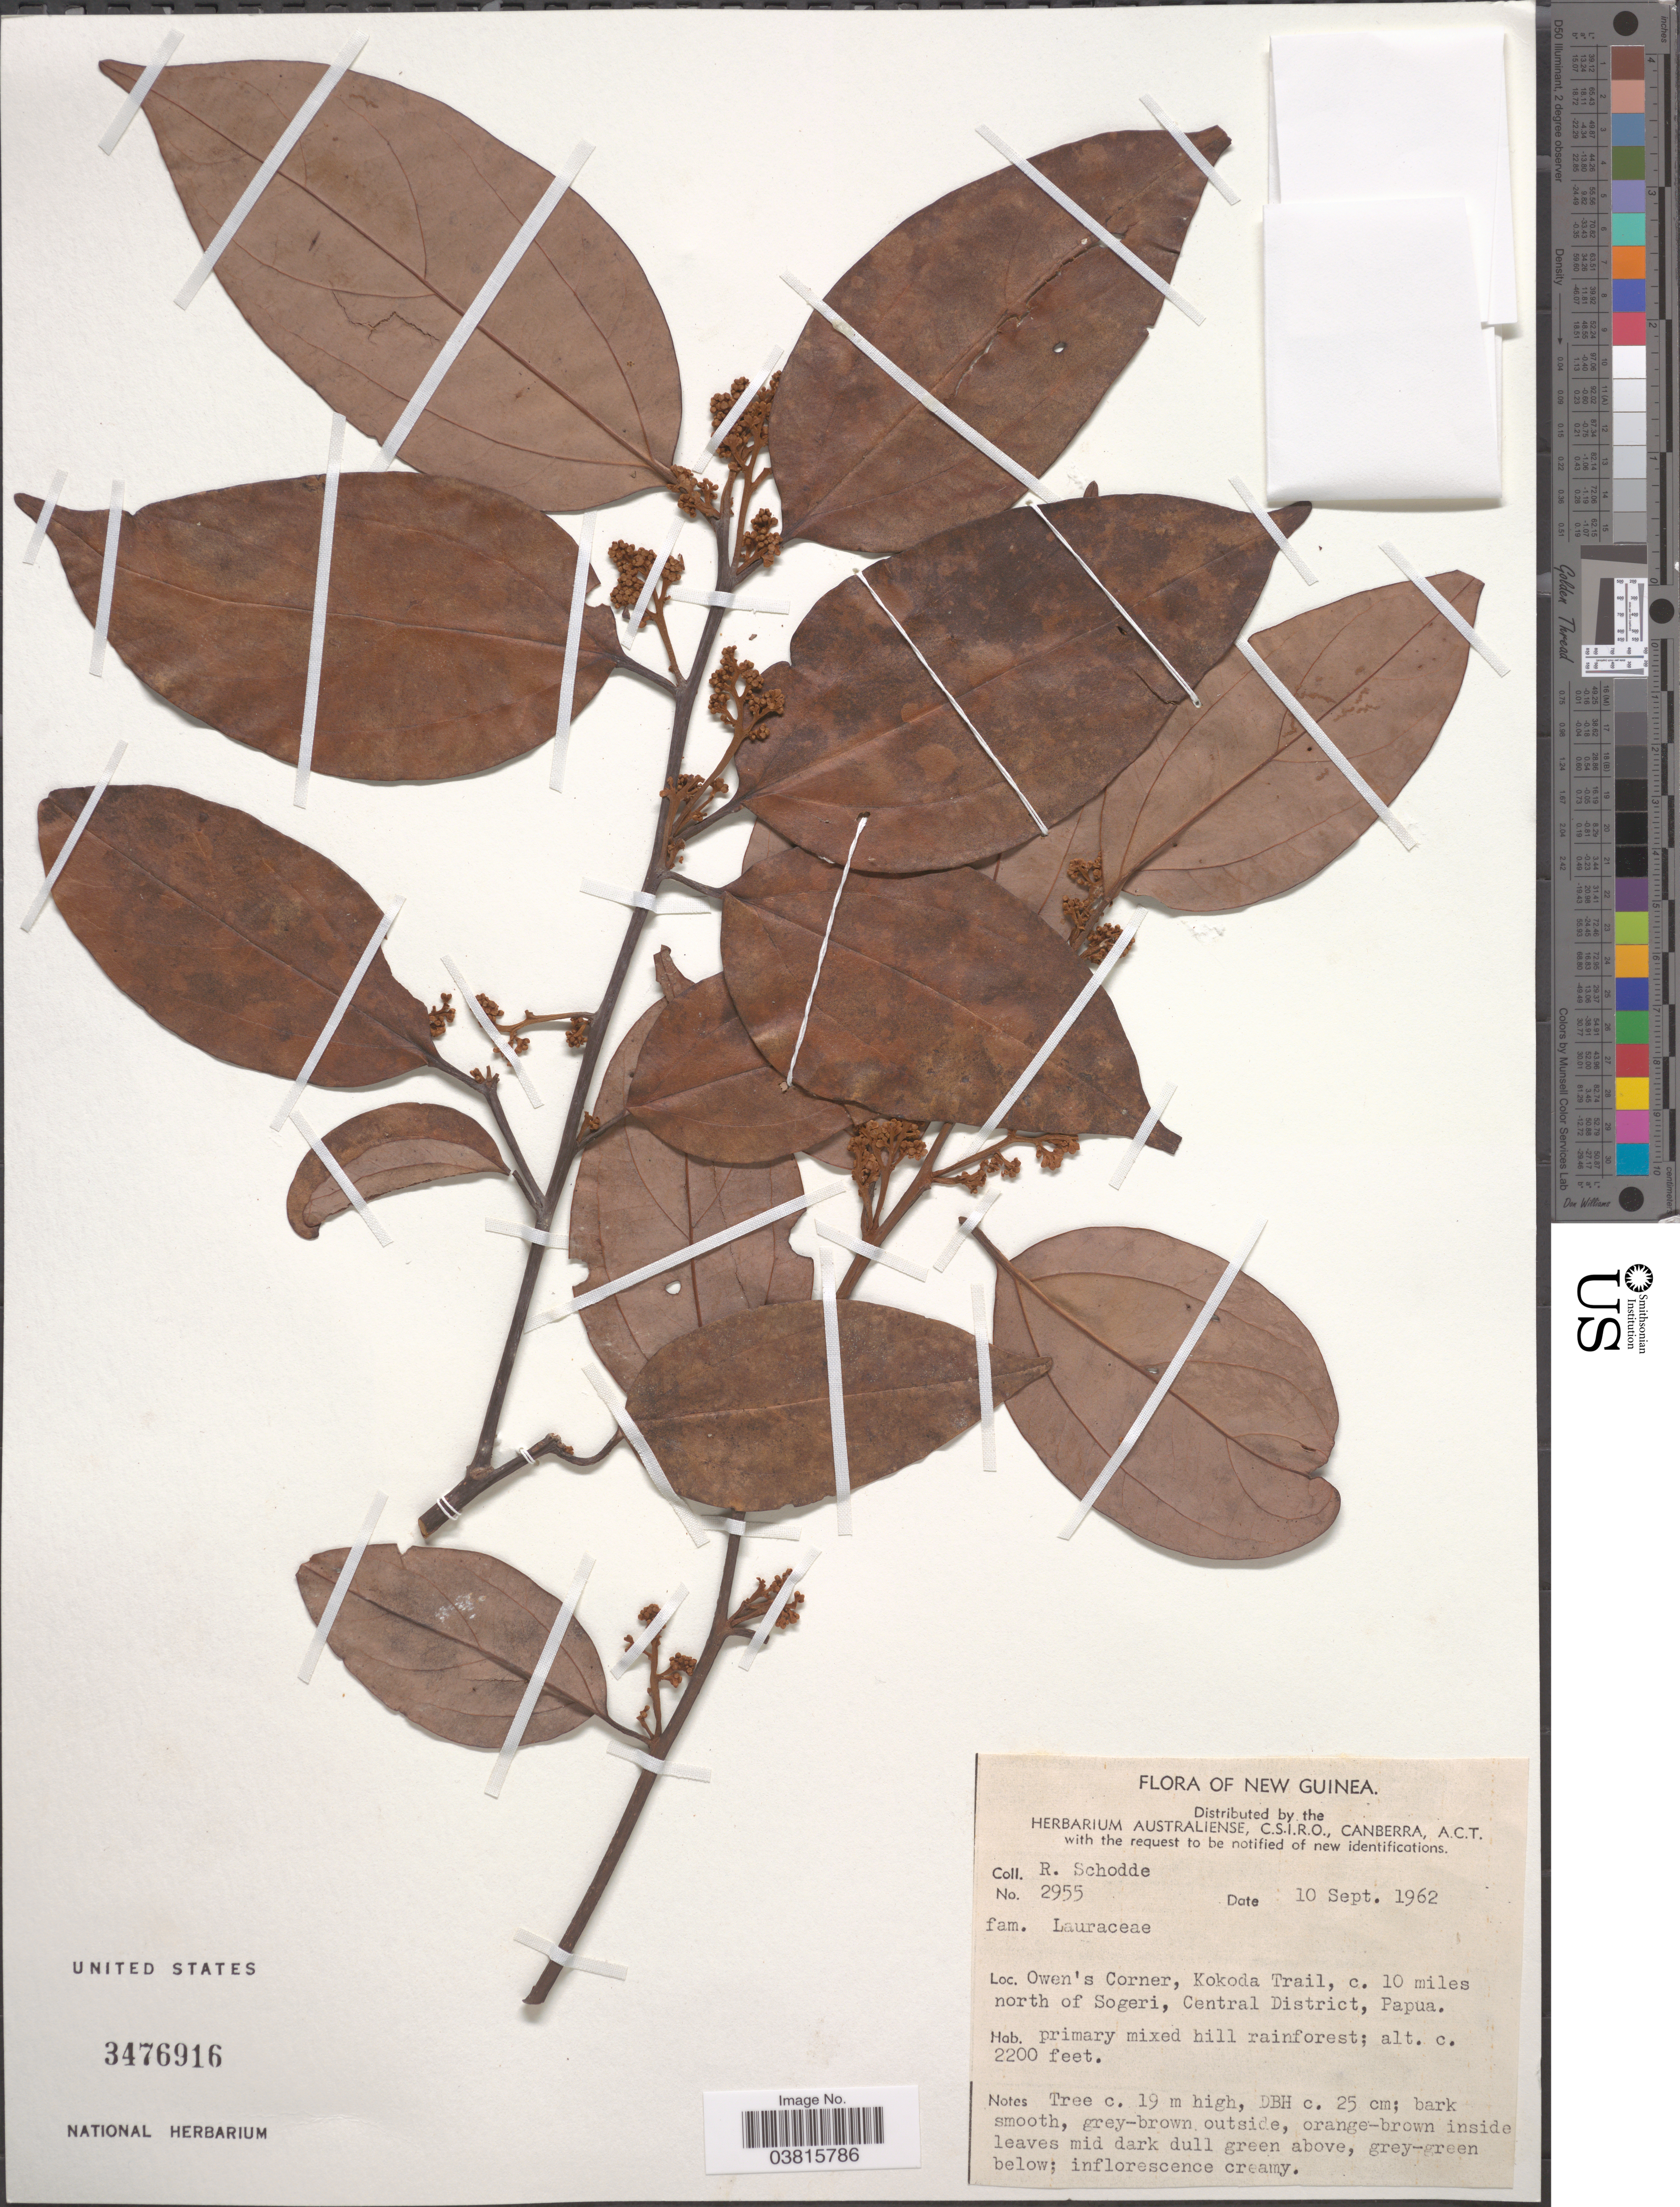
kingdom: Plantae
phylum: Tracheophyta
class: Magnoliopsida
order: Laurales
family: Lauraceae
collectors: R. Schodde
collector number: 2955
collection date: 1962-09-10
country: Papua New Guinea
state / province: Central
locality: New Guinea. Owen's Corner, Kokoda Trail, c. 10 miles north of Sogeri, Central District, Papua.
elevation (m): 671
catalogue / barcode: US 3476916